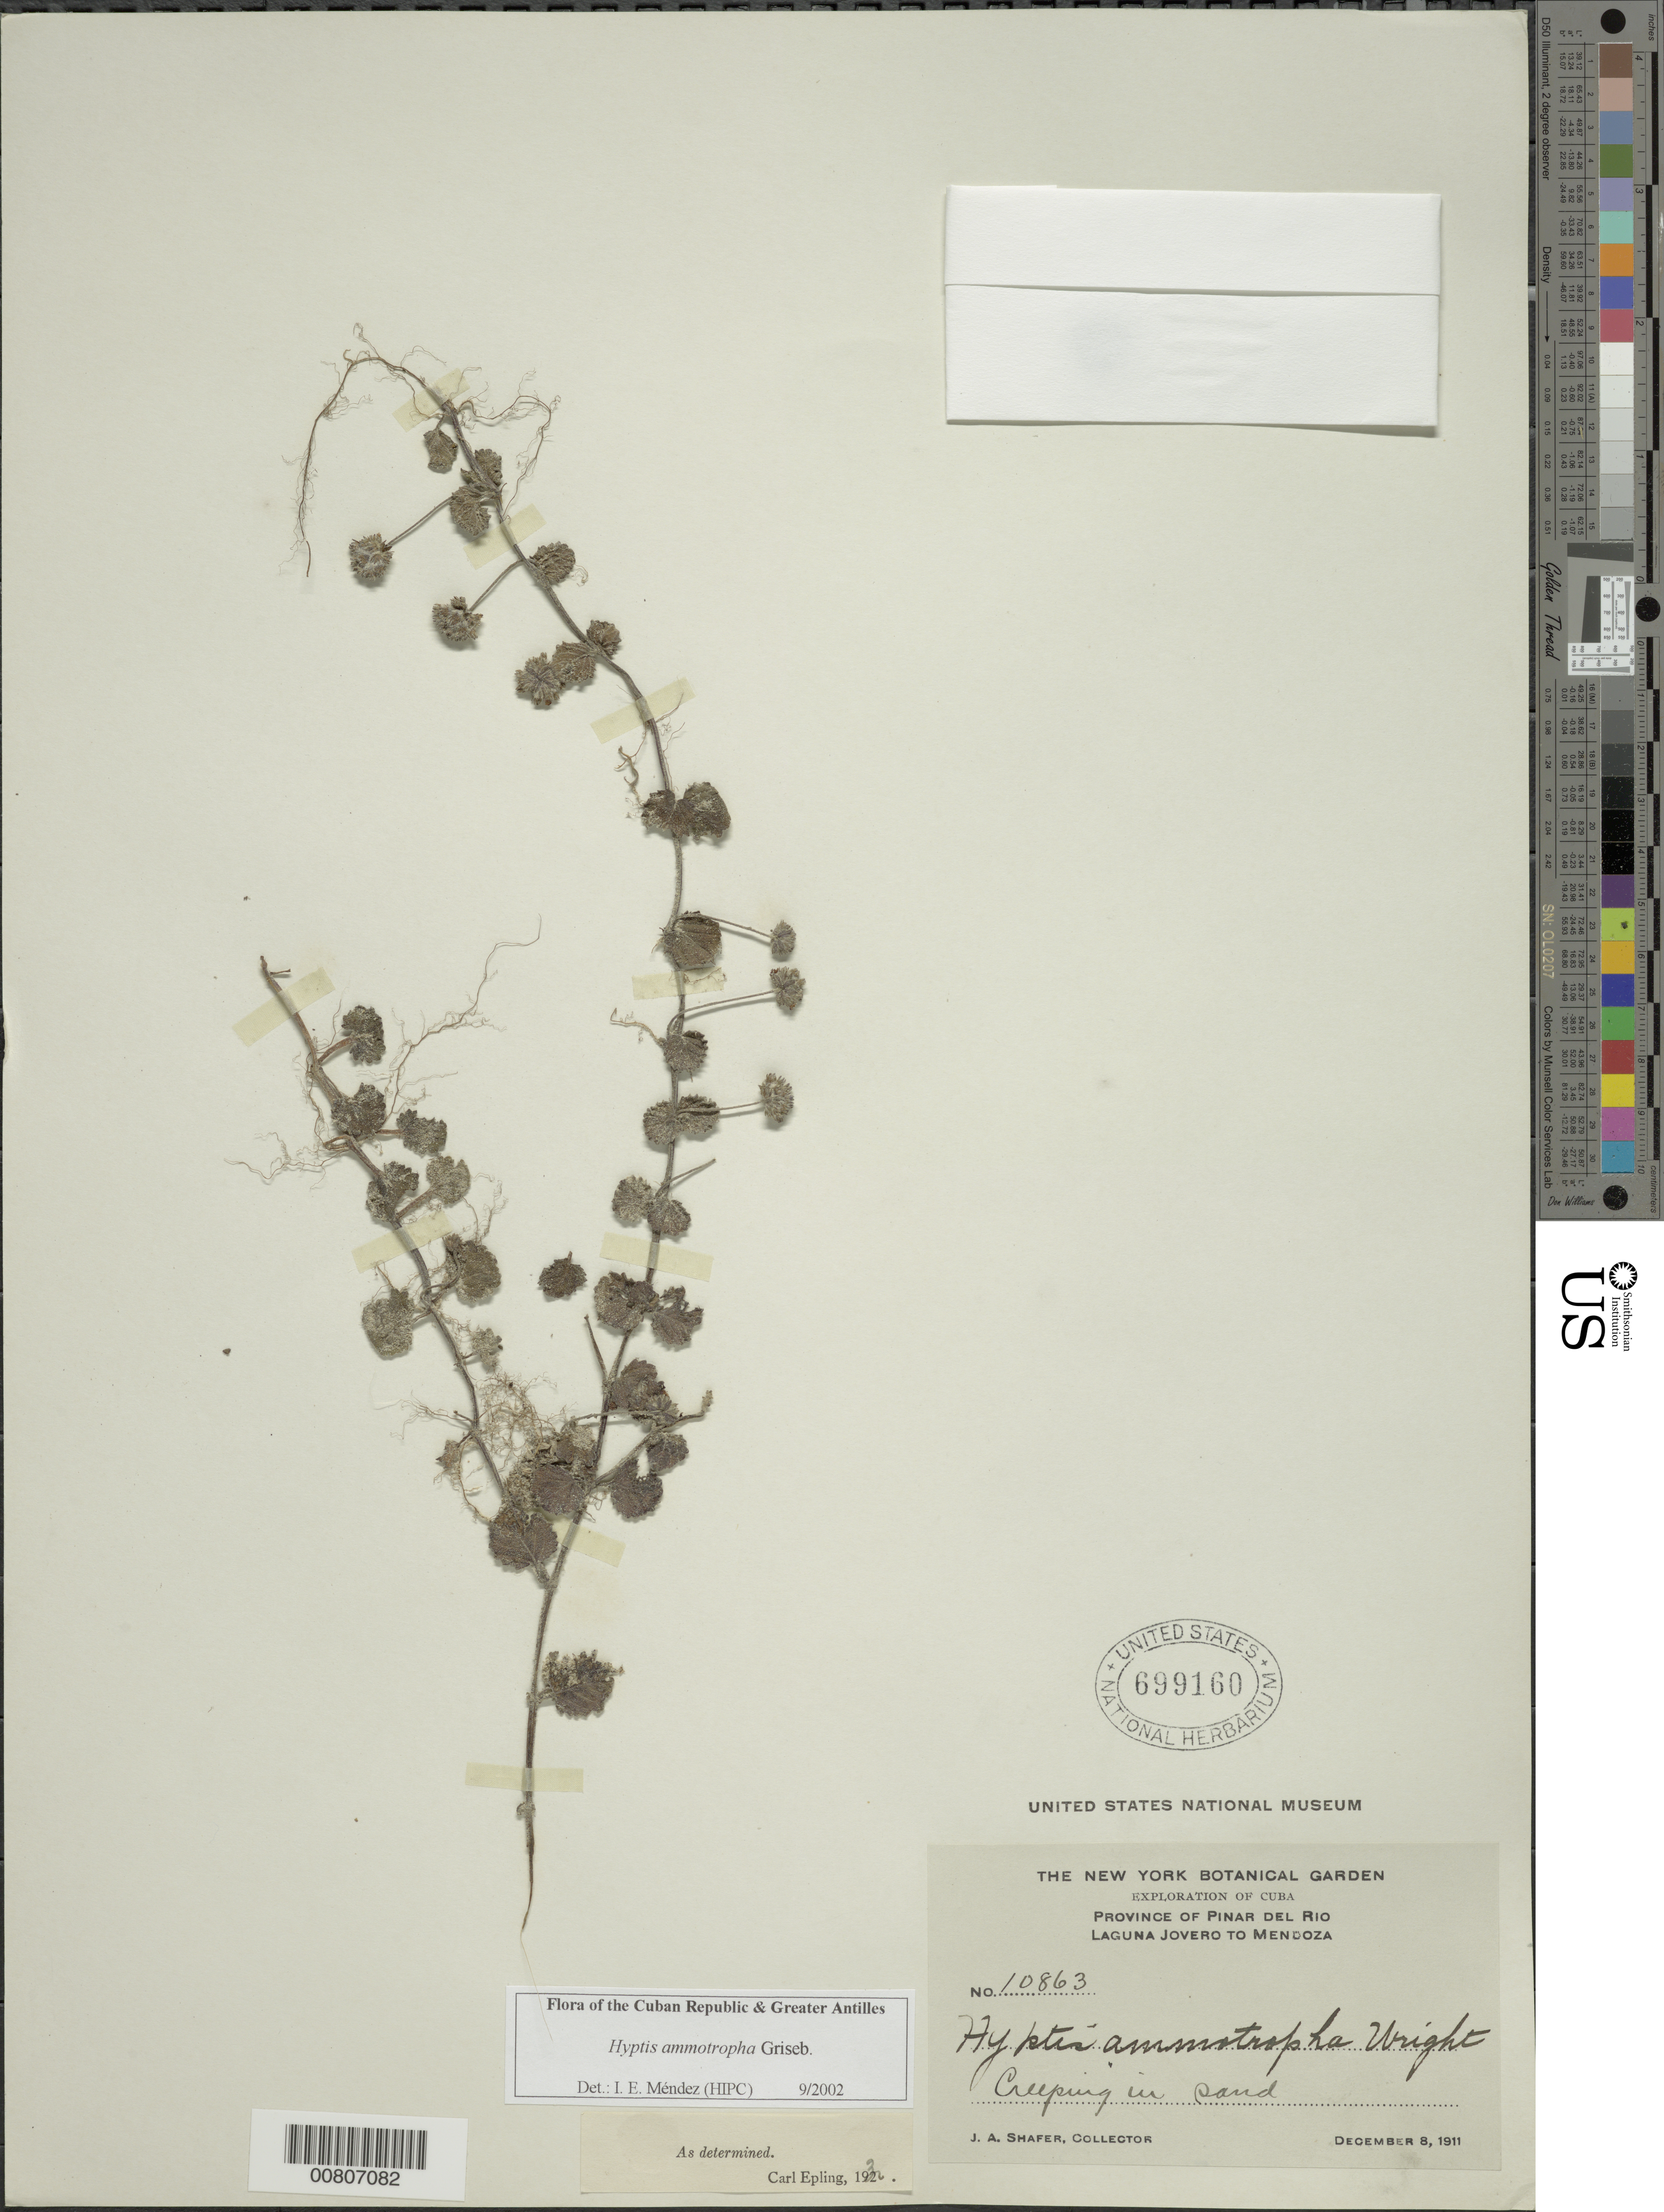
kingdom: Plantae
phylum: Tracheophyta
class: Magnoliopsida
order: Lamiales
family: Lamiaceae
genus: Hyptis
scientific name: Hyptis ammotropha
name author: Griseb.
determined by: Méndez, Isidro E., (HIPC)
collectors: J. A. Shafer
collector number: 10863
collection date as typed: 08 Dec 1911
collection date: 1911-12-08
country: Cuba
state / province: Pinar del Rio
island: Cuba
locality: Laguna Jovero to Mendoza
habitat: Creeping in sand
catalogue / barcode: US 699160